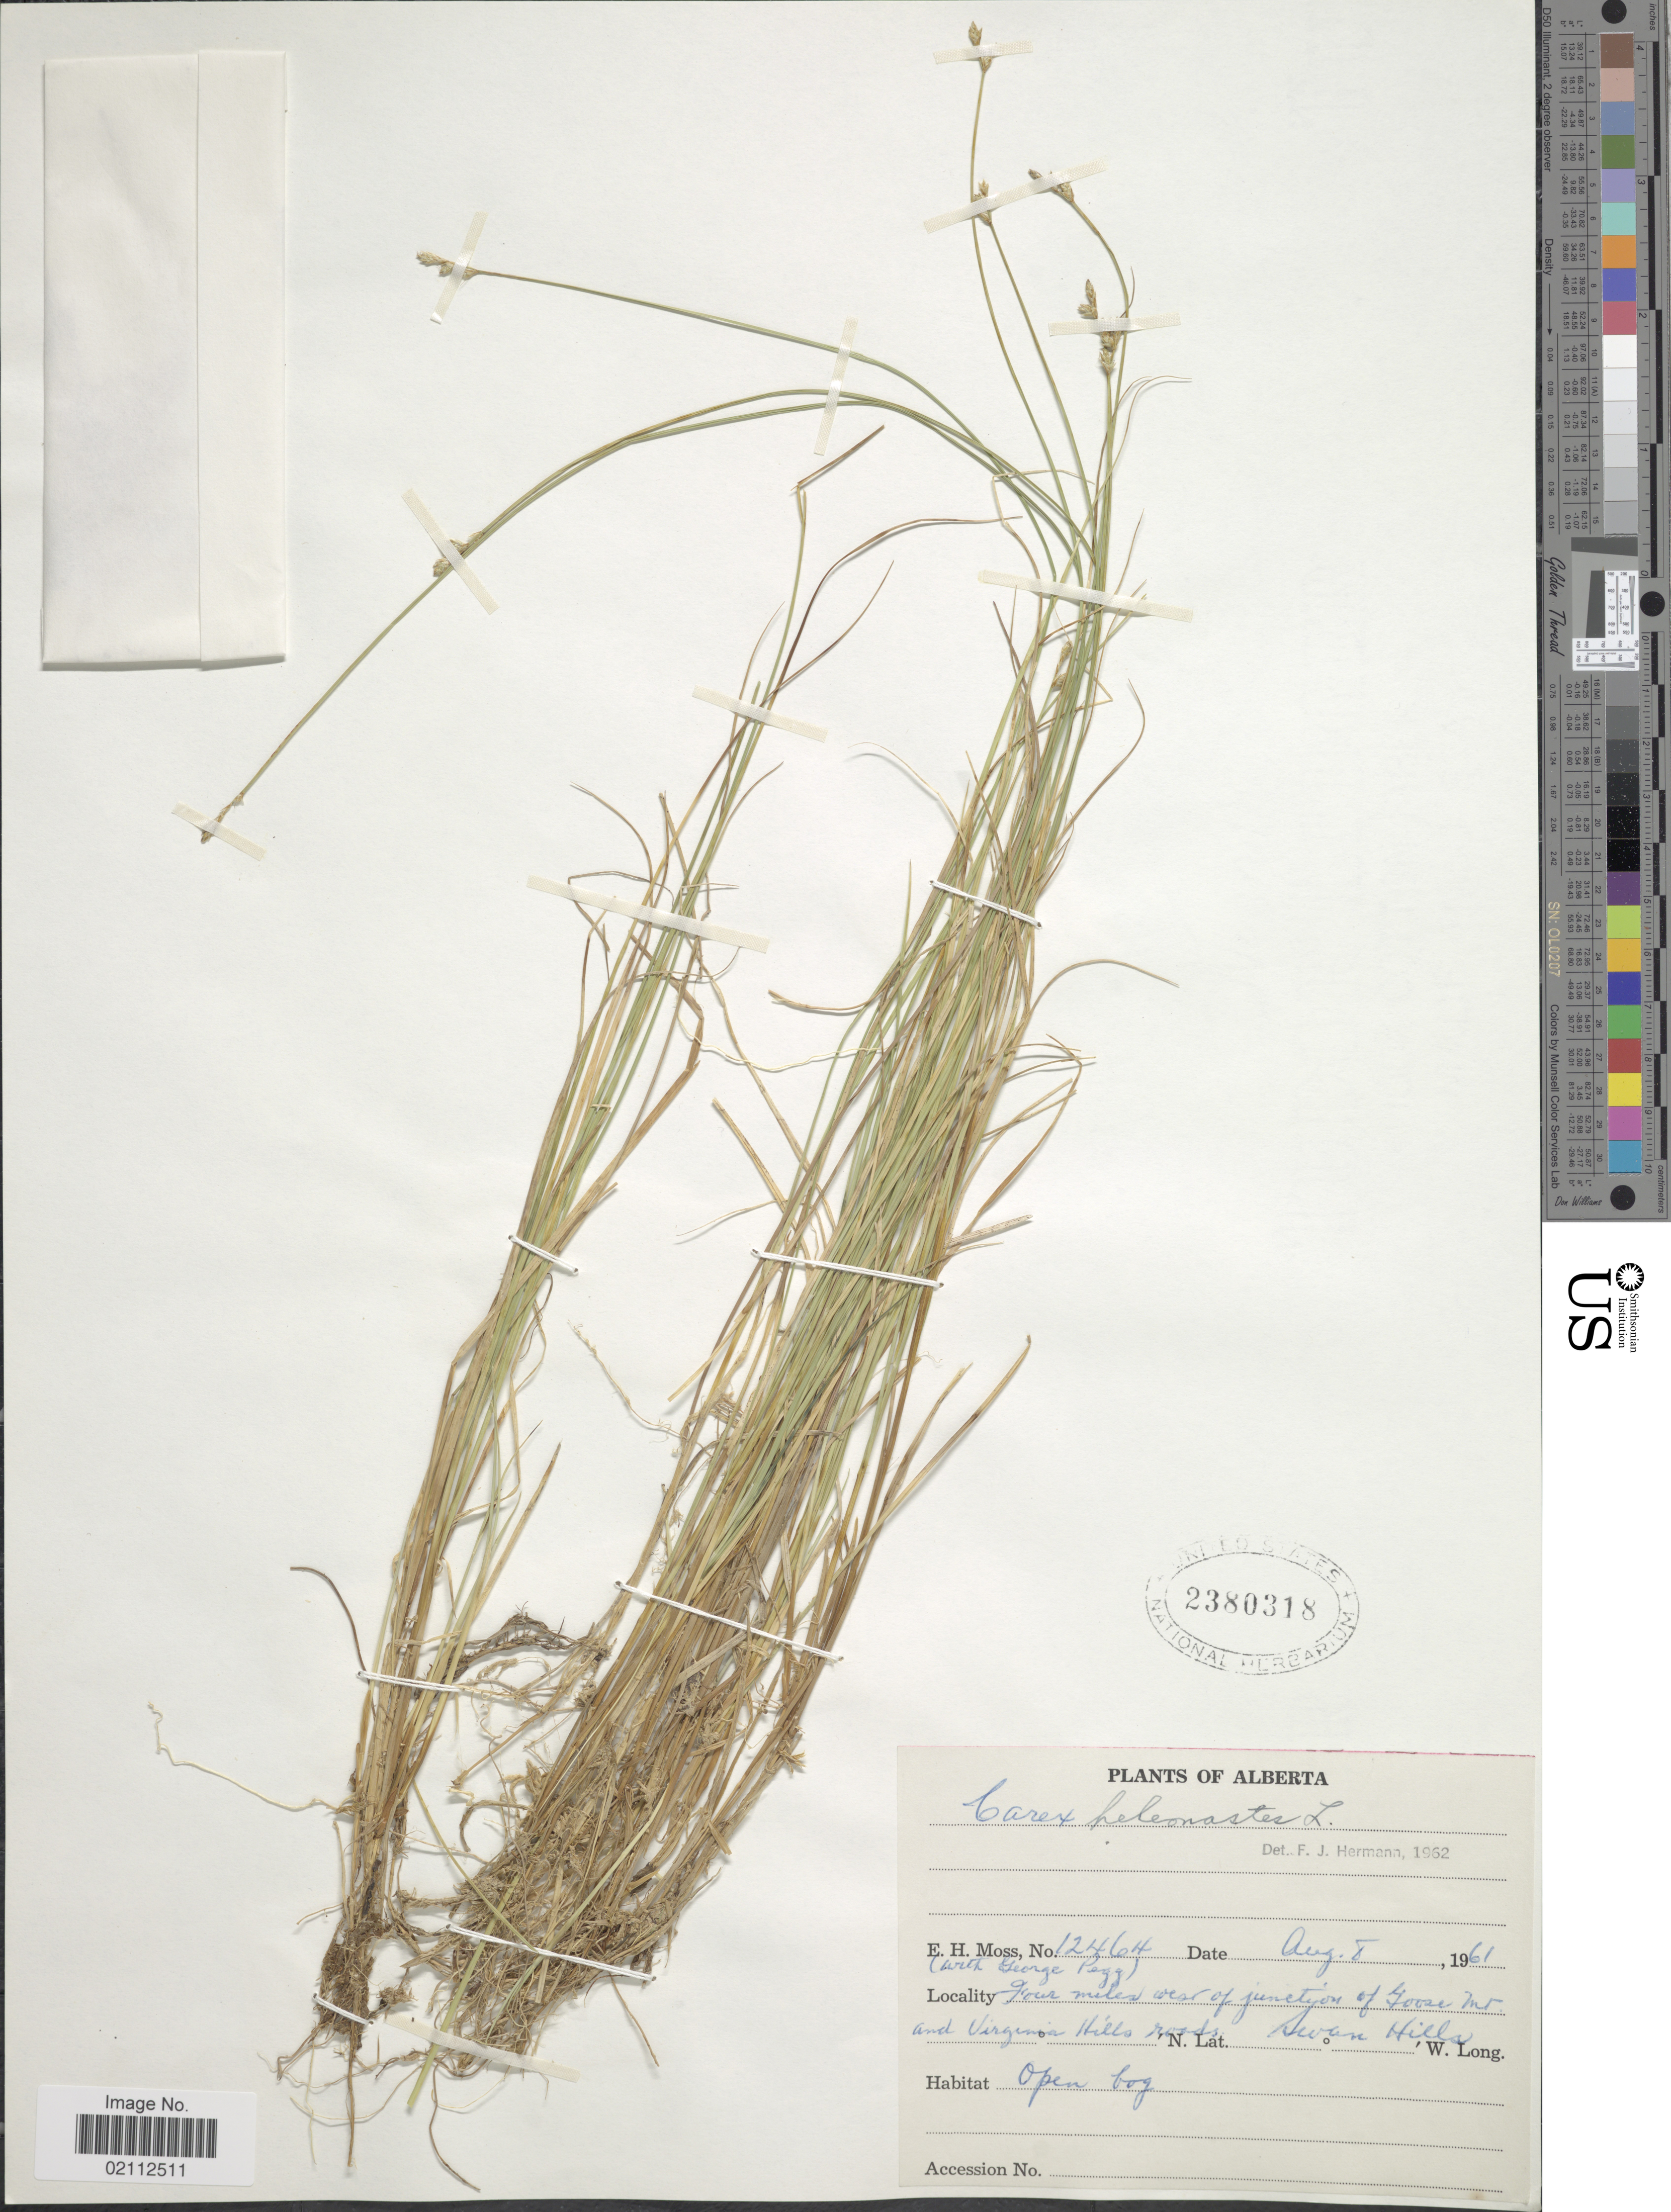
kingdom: Plantae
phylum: Tracheophyta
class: Liliopsida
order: Poales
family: Cyperaceae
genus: Carex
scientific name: Carex heleonastes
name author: Ehrh. ex L. f.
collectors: E. Moss & G. Pegg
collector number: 12464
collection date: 1961-08-08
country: Canada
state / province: Alberta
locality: Four miles west of junction of Goose Mt. and Virginia Hills roads, Swan Hills, open bog.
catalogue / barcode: US 2380318